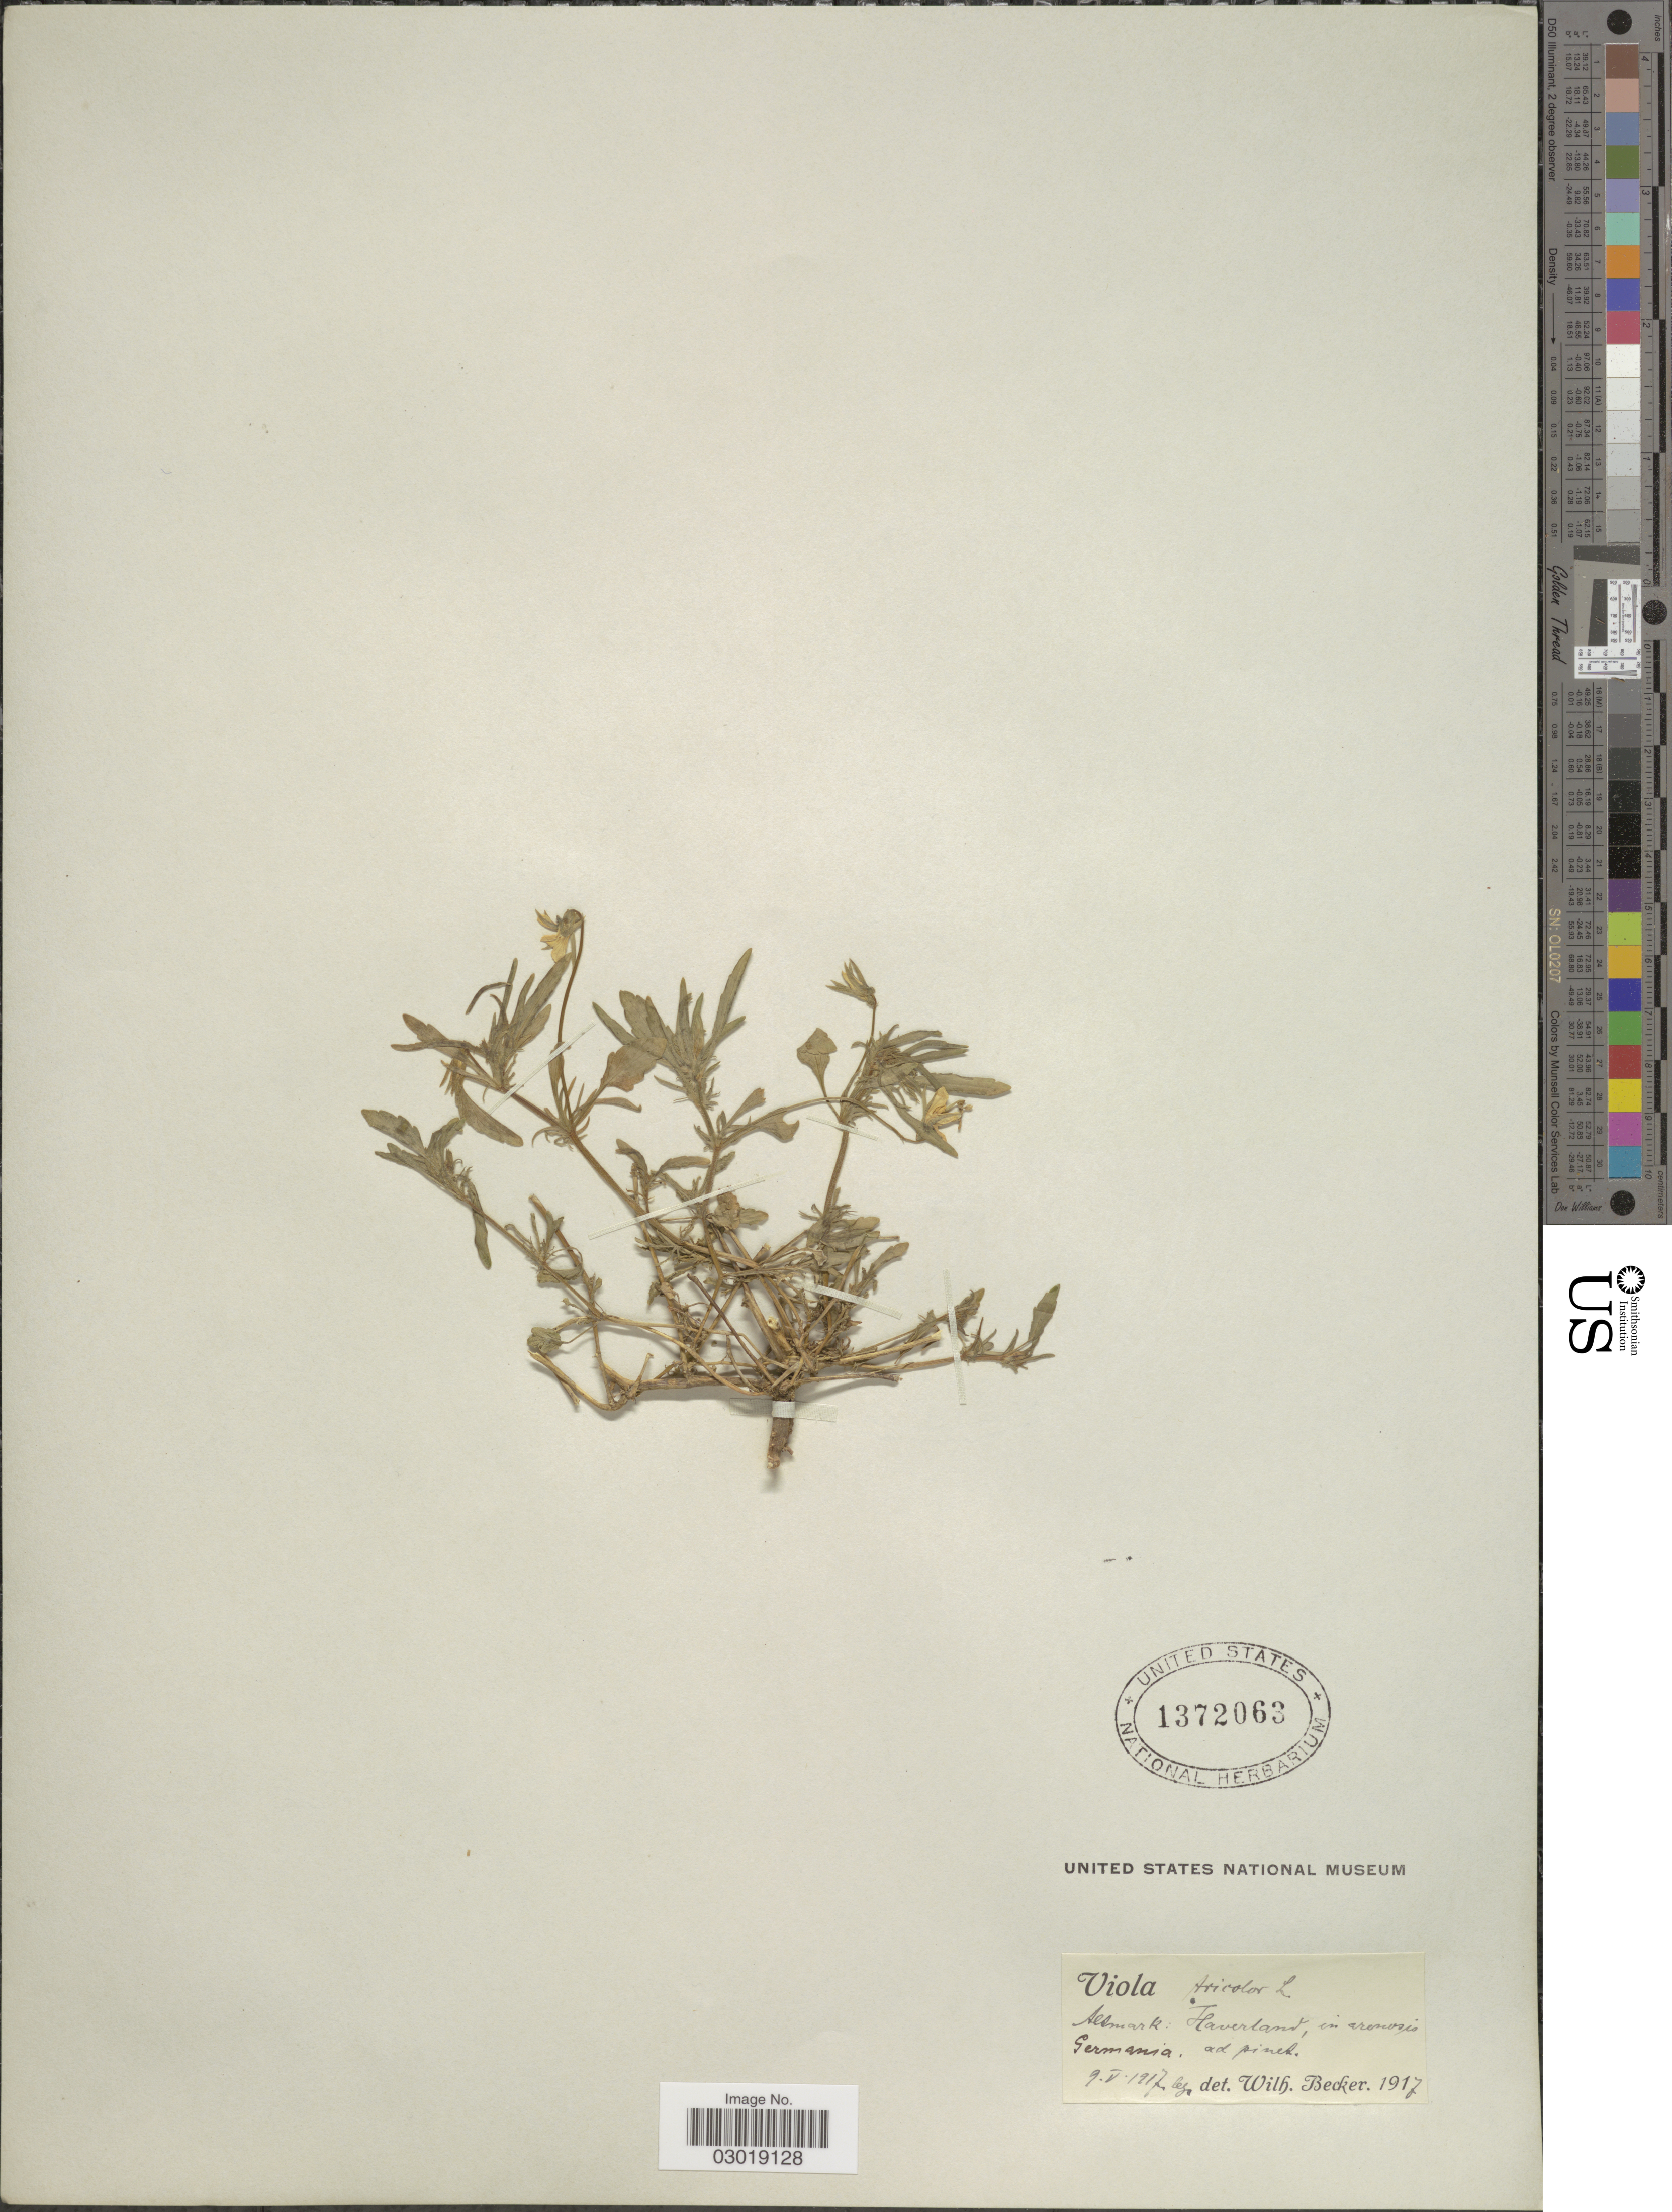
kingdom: Plantae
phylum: Tracheophyta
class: Magnoliopsida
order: Malpighiales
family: Violaceae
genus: Viola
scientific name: Viola tricolor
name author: L.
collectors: W. Becker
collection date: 1917-05-09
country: Germany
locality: Altmark: Haverland, in arenosis.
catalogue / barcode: US 1372063